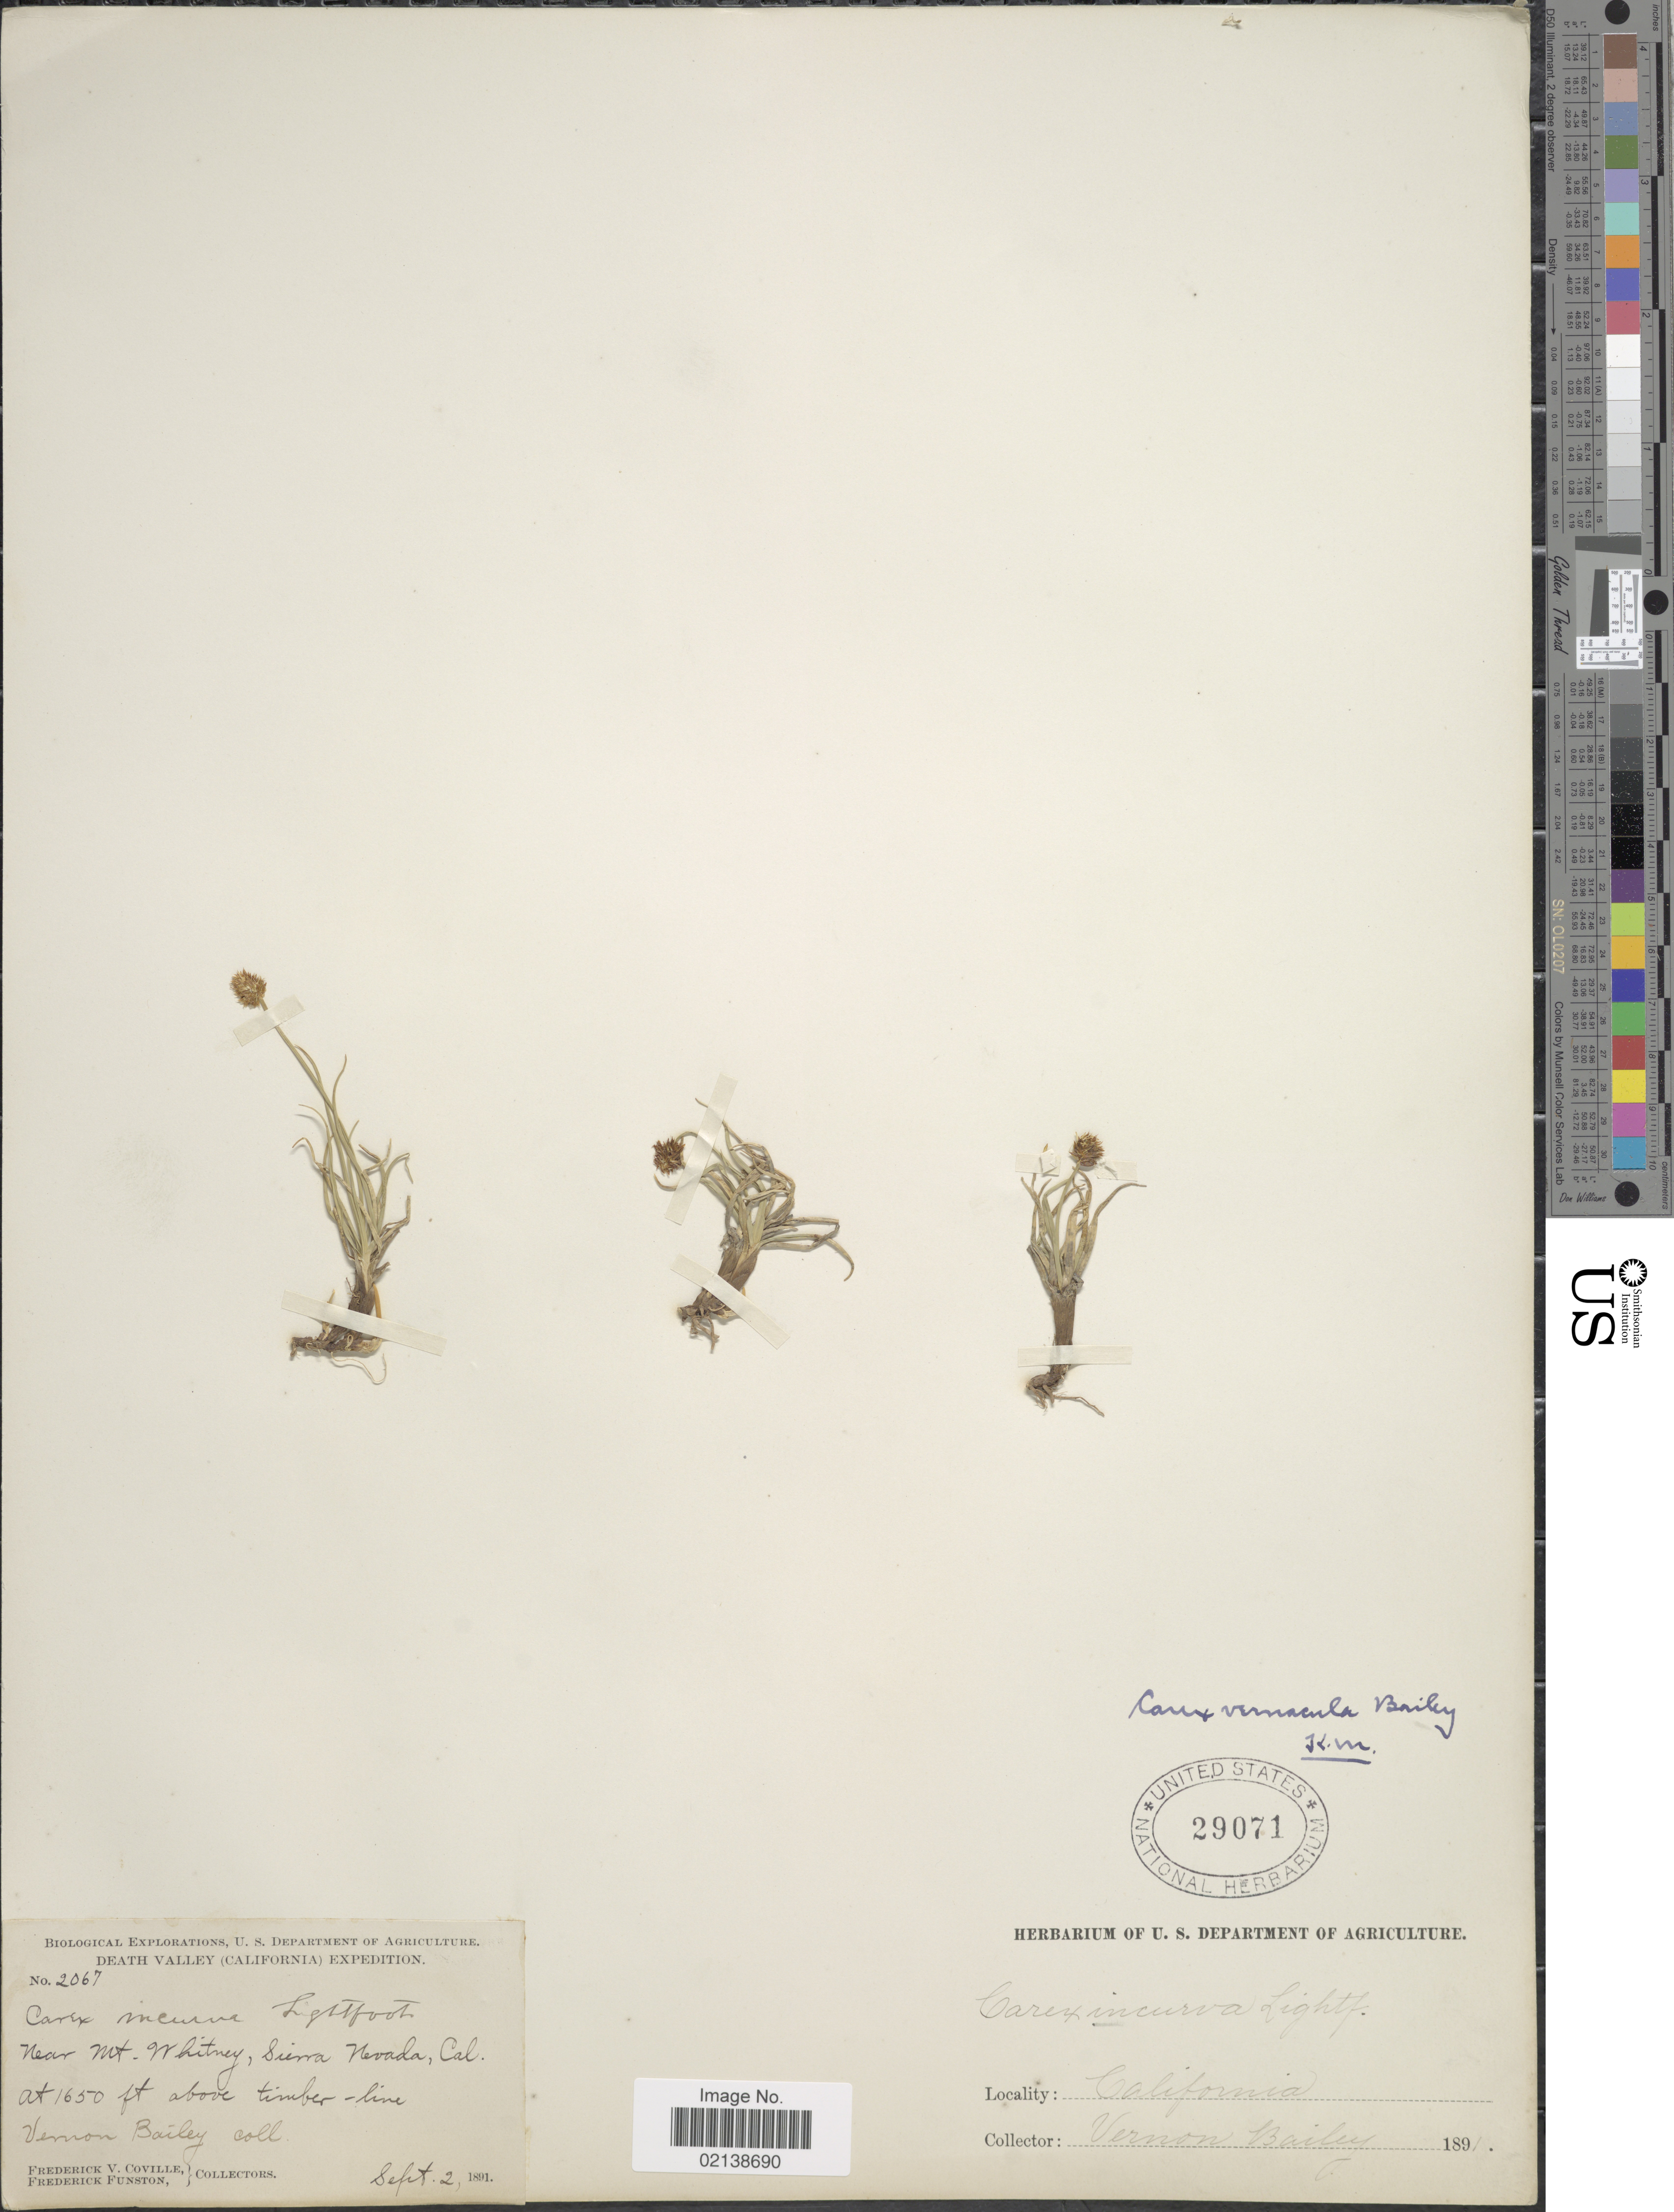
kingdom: Plantae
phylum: Tracheophyta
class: Liliopsida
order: Poales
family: Cyperaceae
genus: Carex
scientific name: Carex vernacula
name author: L.H. Bailey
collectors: V. O. Bailey, F. V. Coville & F. Funston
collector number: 2067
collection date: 1891-09-02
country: United States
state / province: California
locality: Death Valley (California) , Near Mt. Whitney, Sierra Nevada, Cal., above timber-line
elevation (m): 503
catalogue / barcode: US 29071